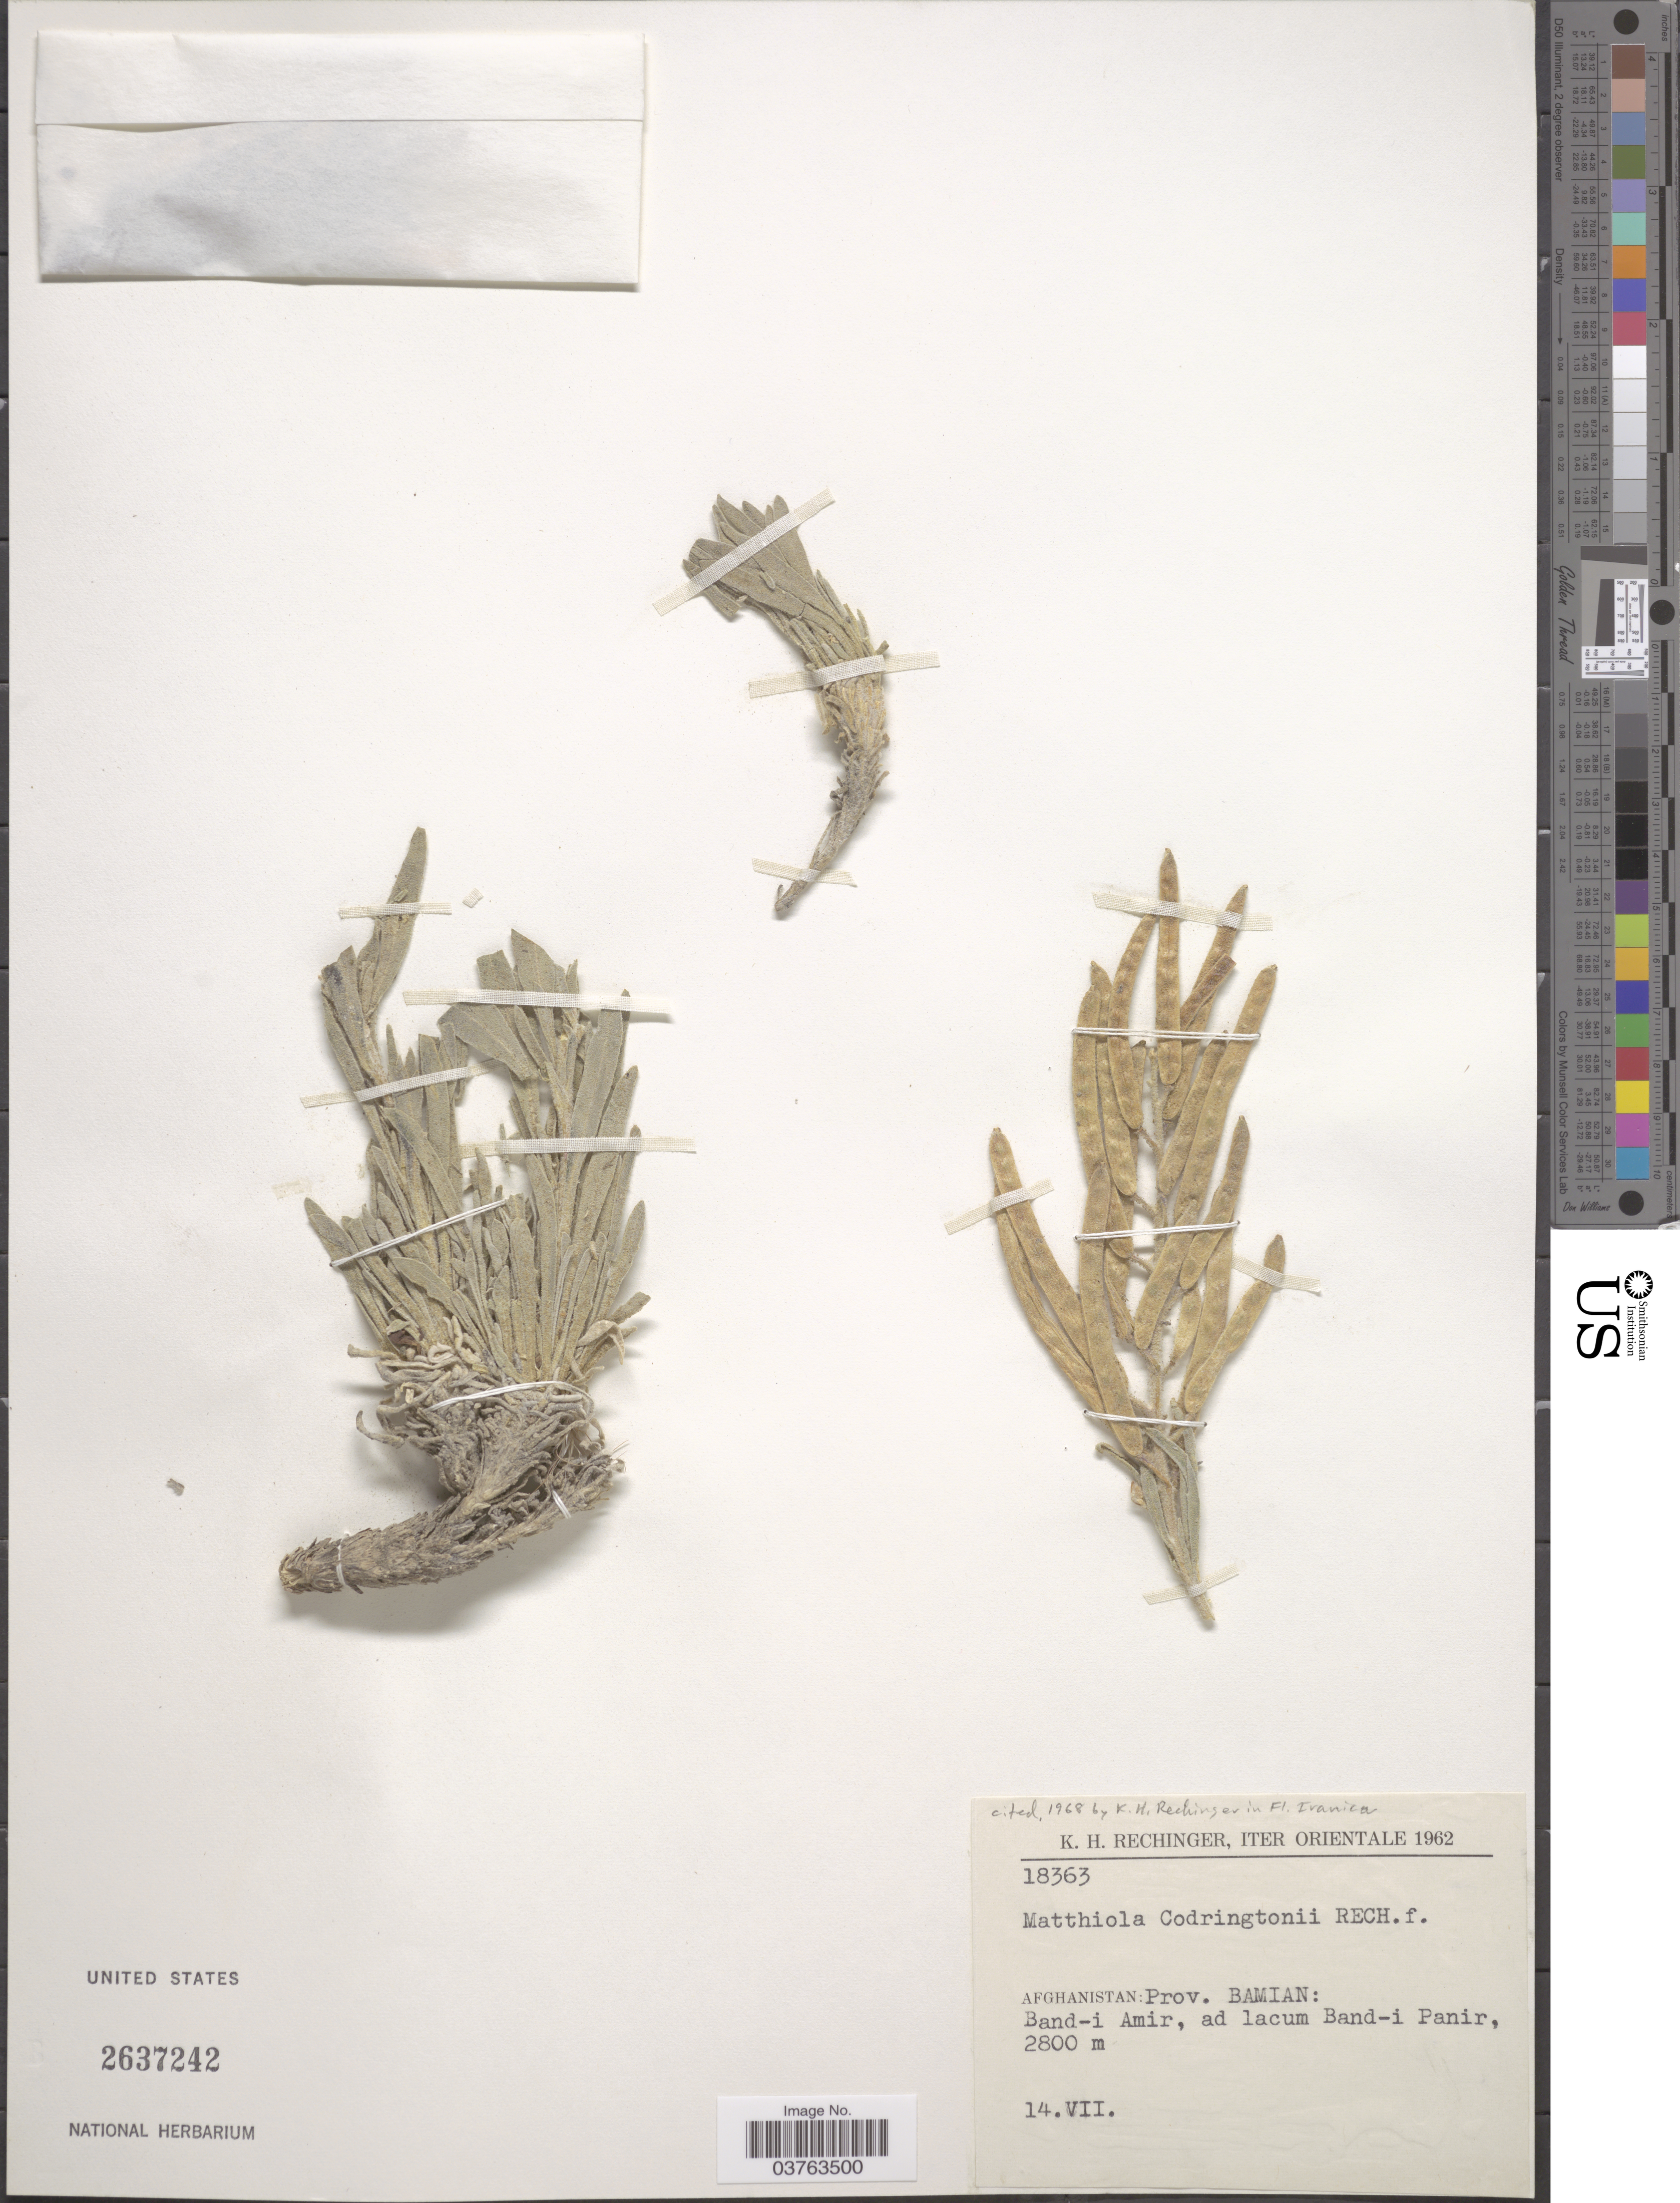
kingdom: Plantae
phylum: Tracheophyta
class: Magnoliopsida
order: Brassicales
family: Brassicaceae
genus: Matthiola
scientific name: Matthiola codringtonii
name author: Rchb. f.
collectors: K. H. Rechinger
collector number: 18363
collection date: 1962-07-14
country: Afghanistan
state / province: Bamian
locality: Iter Orientale. Band-i Amir, ad lacum Band-i Panir.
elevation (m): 2800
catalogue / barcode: US 2637242